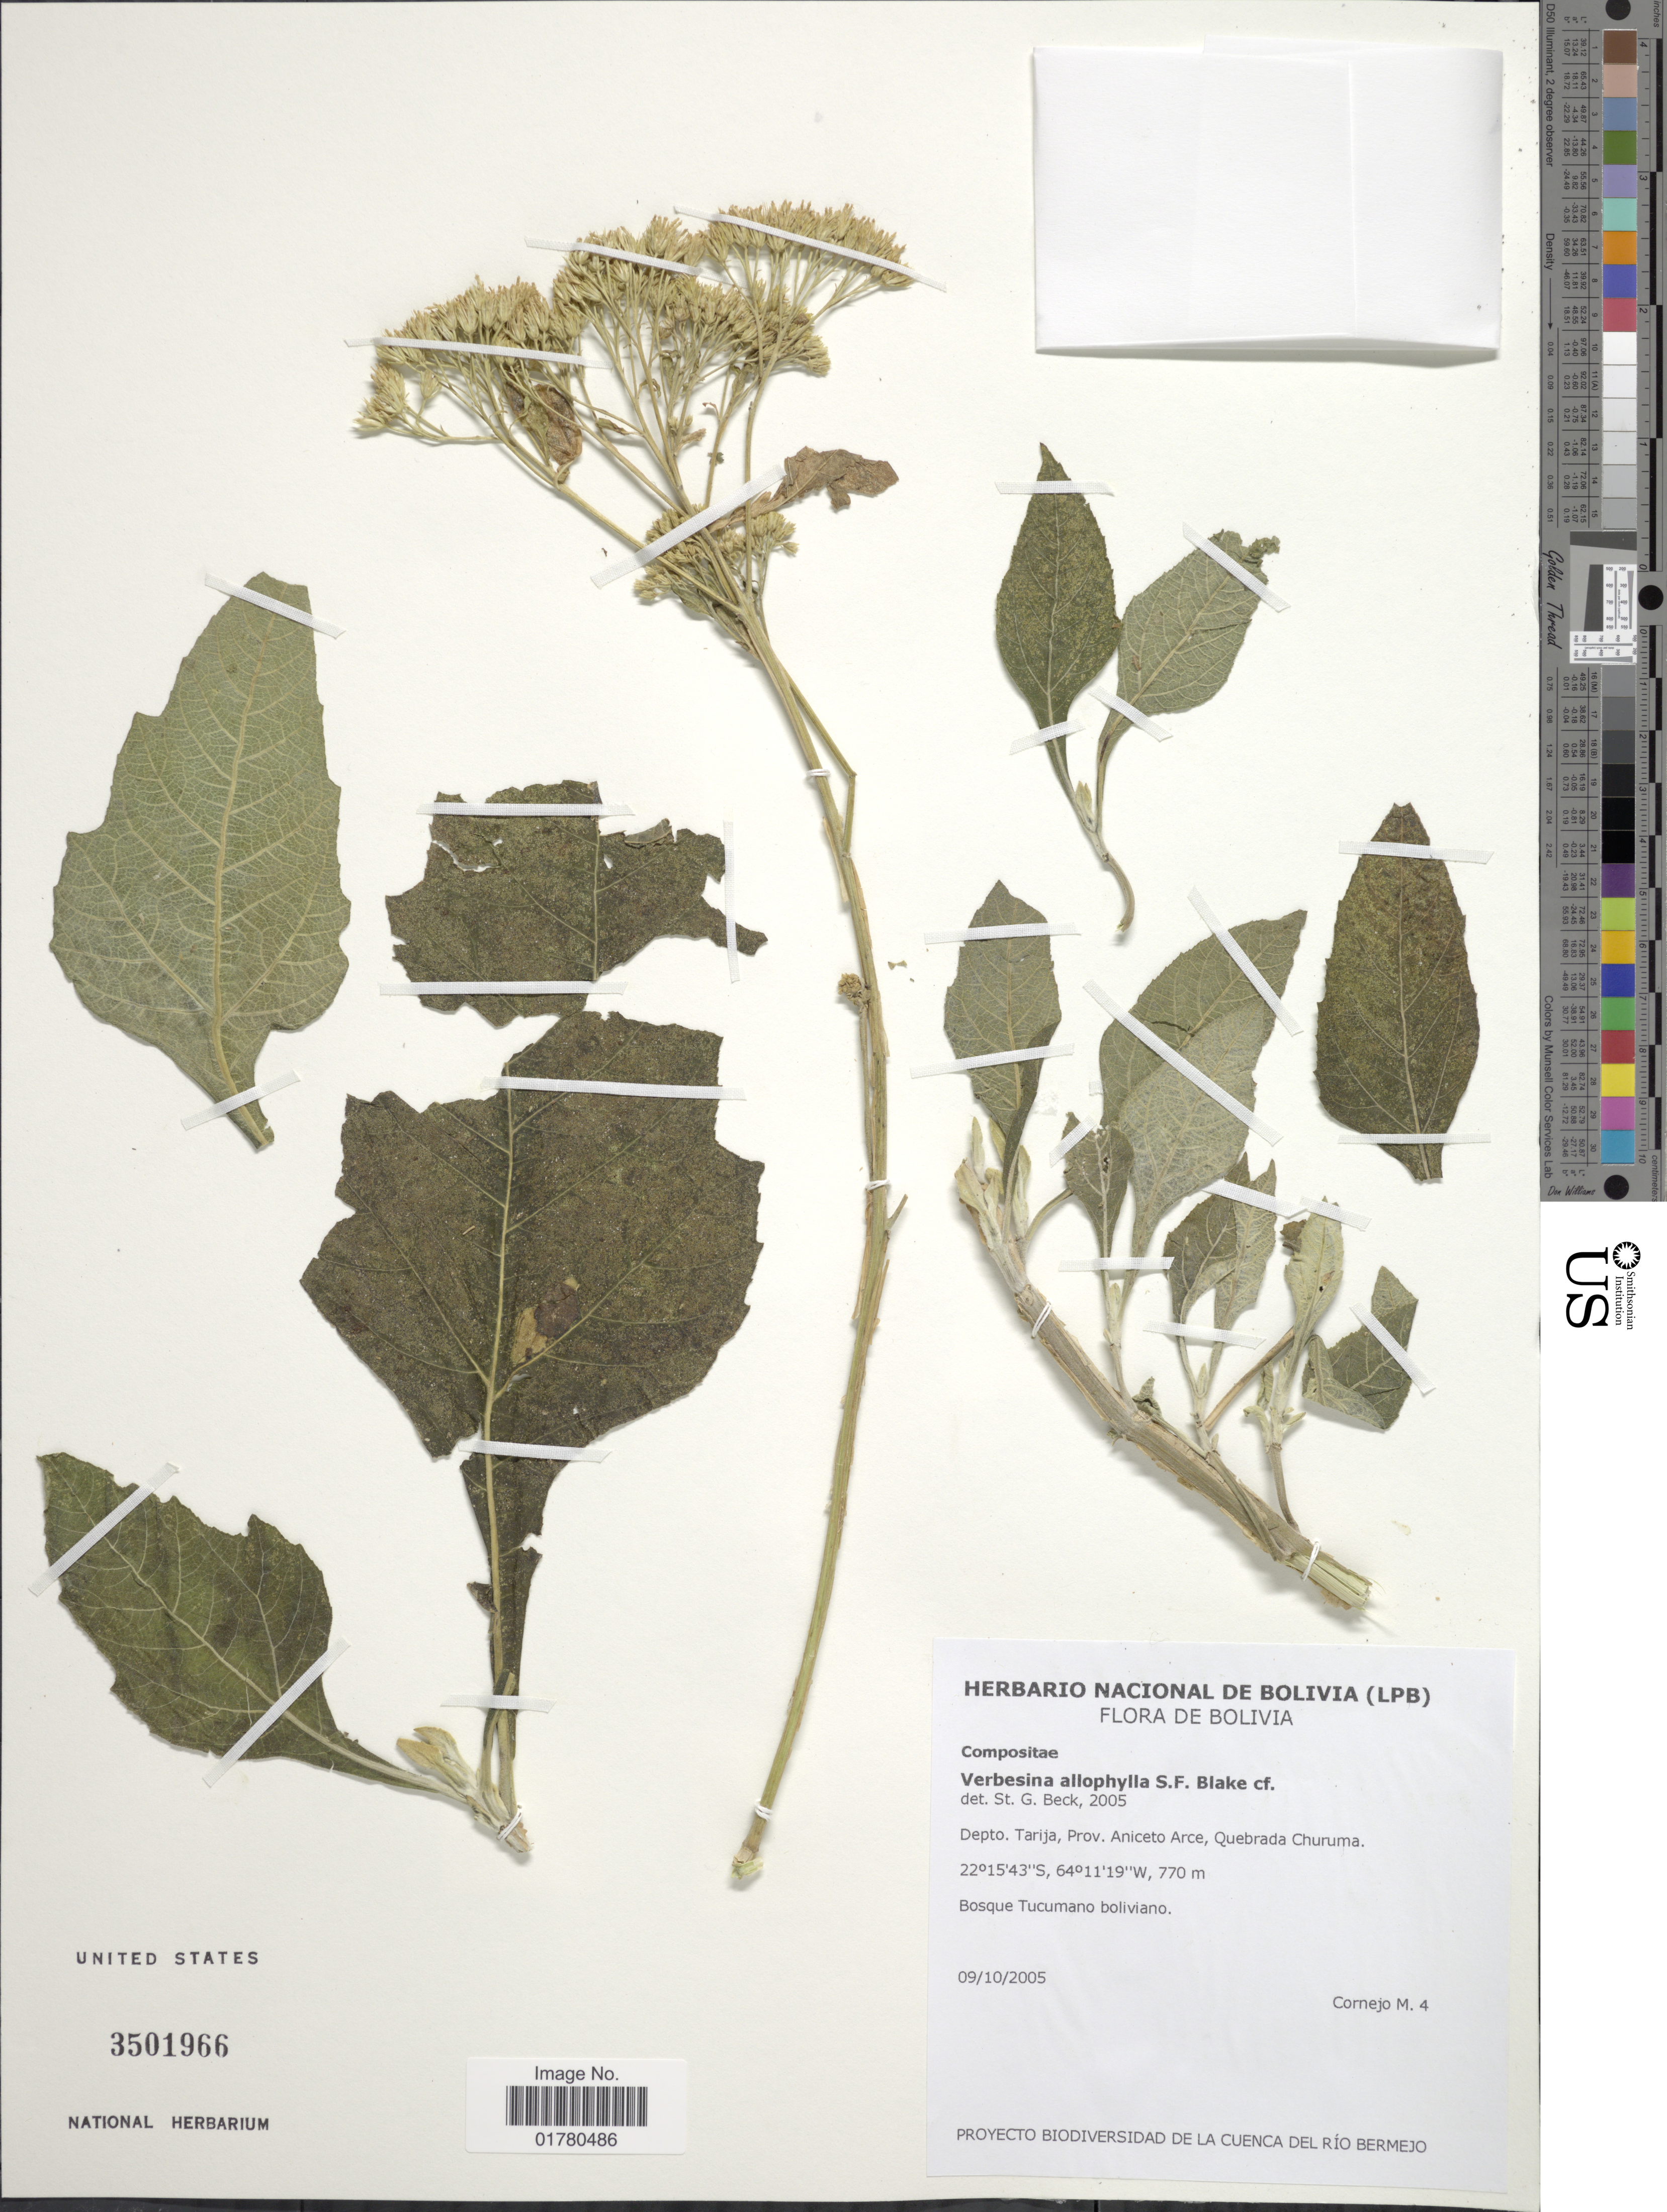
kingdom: Plantae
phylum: Tracheophyta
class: Magnoliopsida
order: Asterales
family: Asteraceae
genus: Verbesina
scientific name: Verbesina allophylla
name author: Blake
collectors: M. Cornejo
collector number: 4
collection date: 2005-10-09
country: Bolivia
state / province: Tarija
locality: Depto Tarija, Prov. Aniceto Arce, Quebrada Churuma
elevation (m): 770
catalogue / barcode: US 3501966